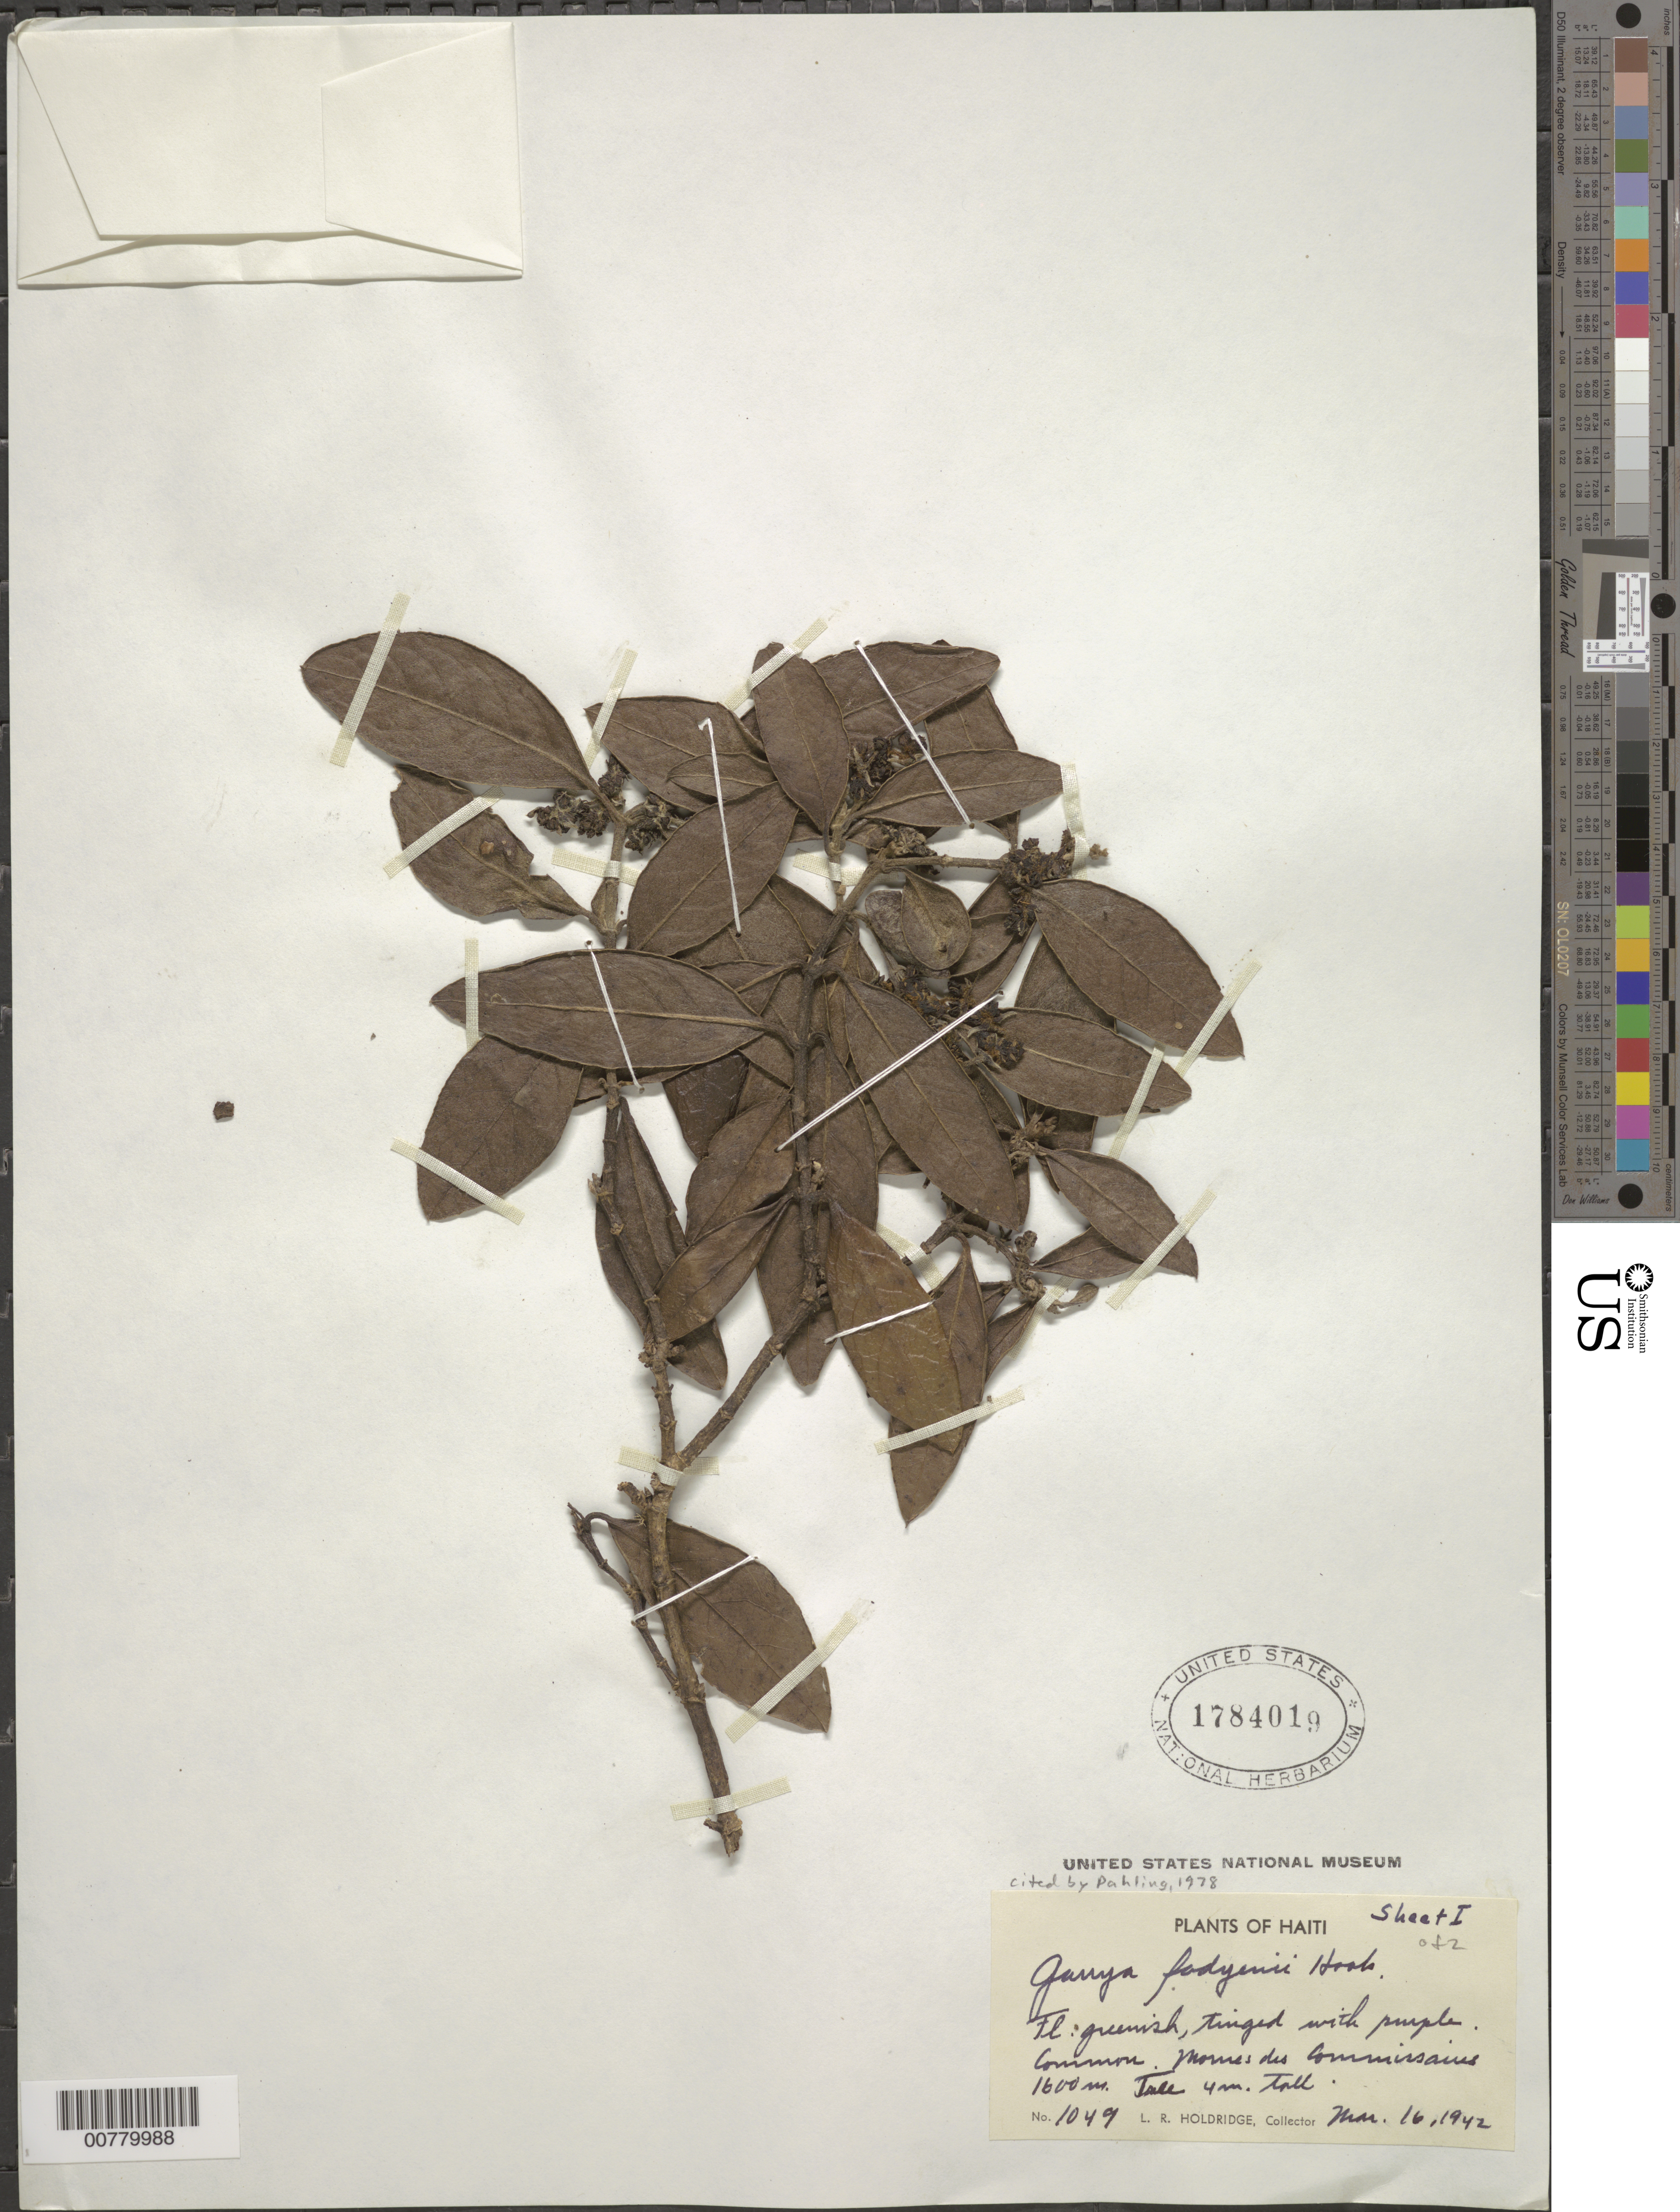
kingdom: Plantae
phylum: Tracheophyta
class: Magnoliopsida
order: Garryales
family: Garryaceae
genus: Garrya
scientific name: Garrya fadyenii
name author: Hook.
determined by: Dahling, --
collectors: L. Holdridge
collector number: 1049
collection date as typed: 16 Mar 1942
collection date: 1942-03-16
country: Haiti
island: Hispaniola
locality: Mornes des Commissaires.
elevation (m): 1600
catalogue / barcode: US 1784019